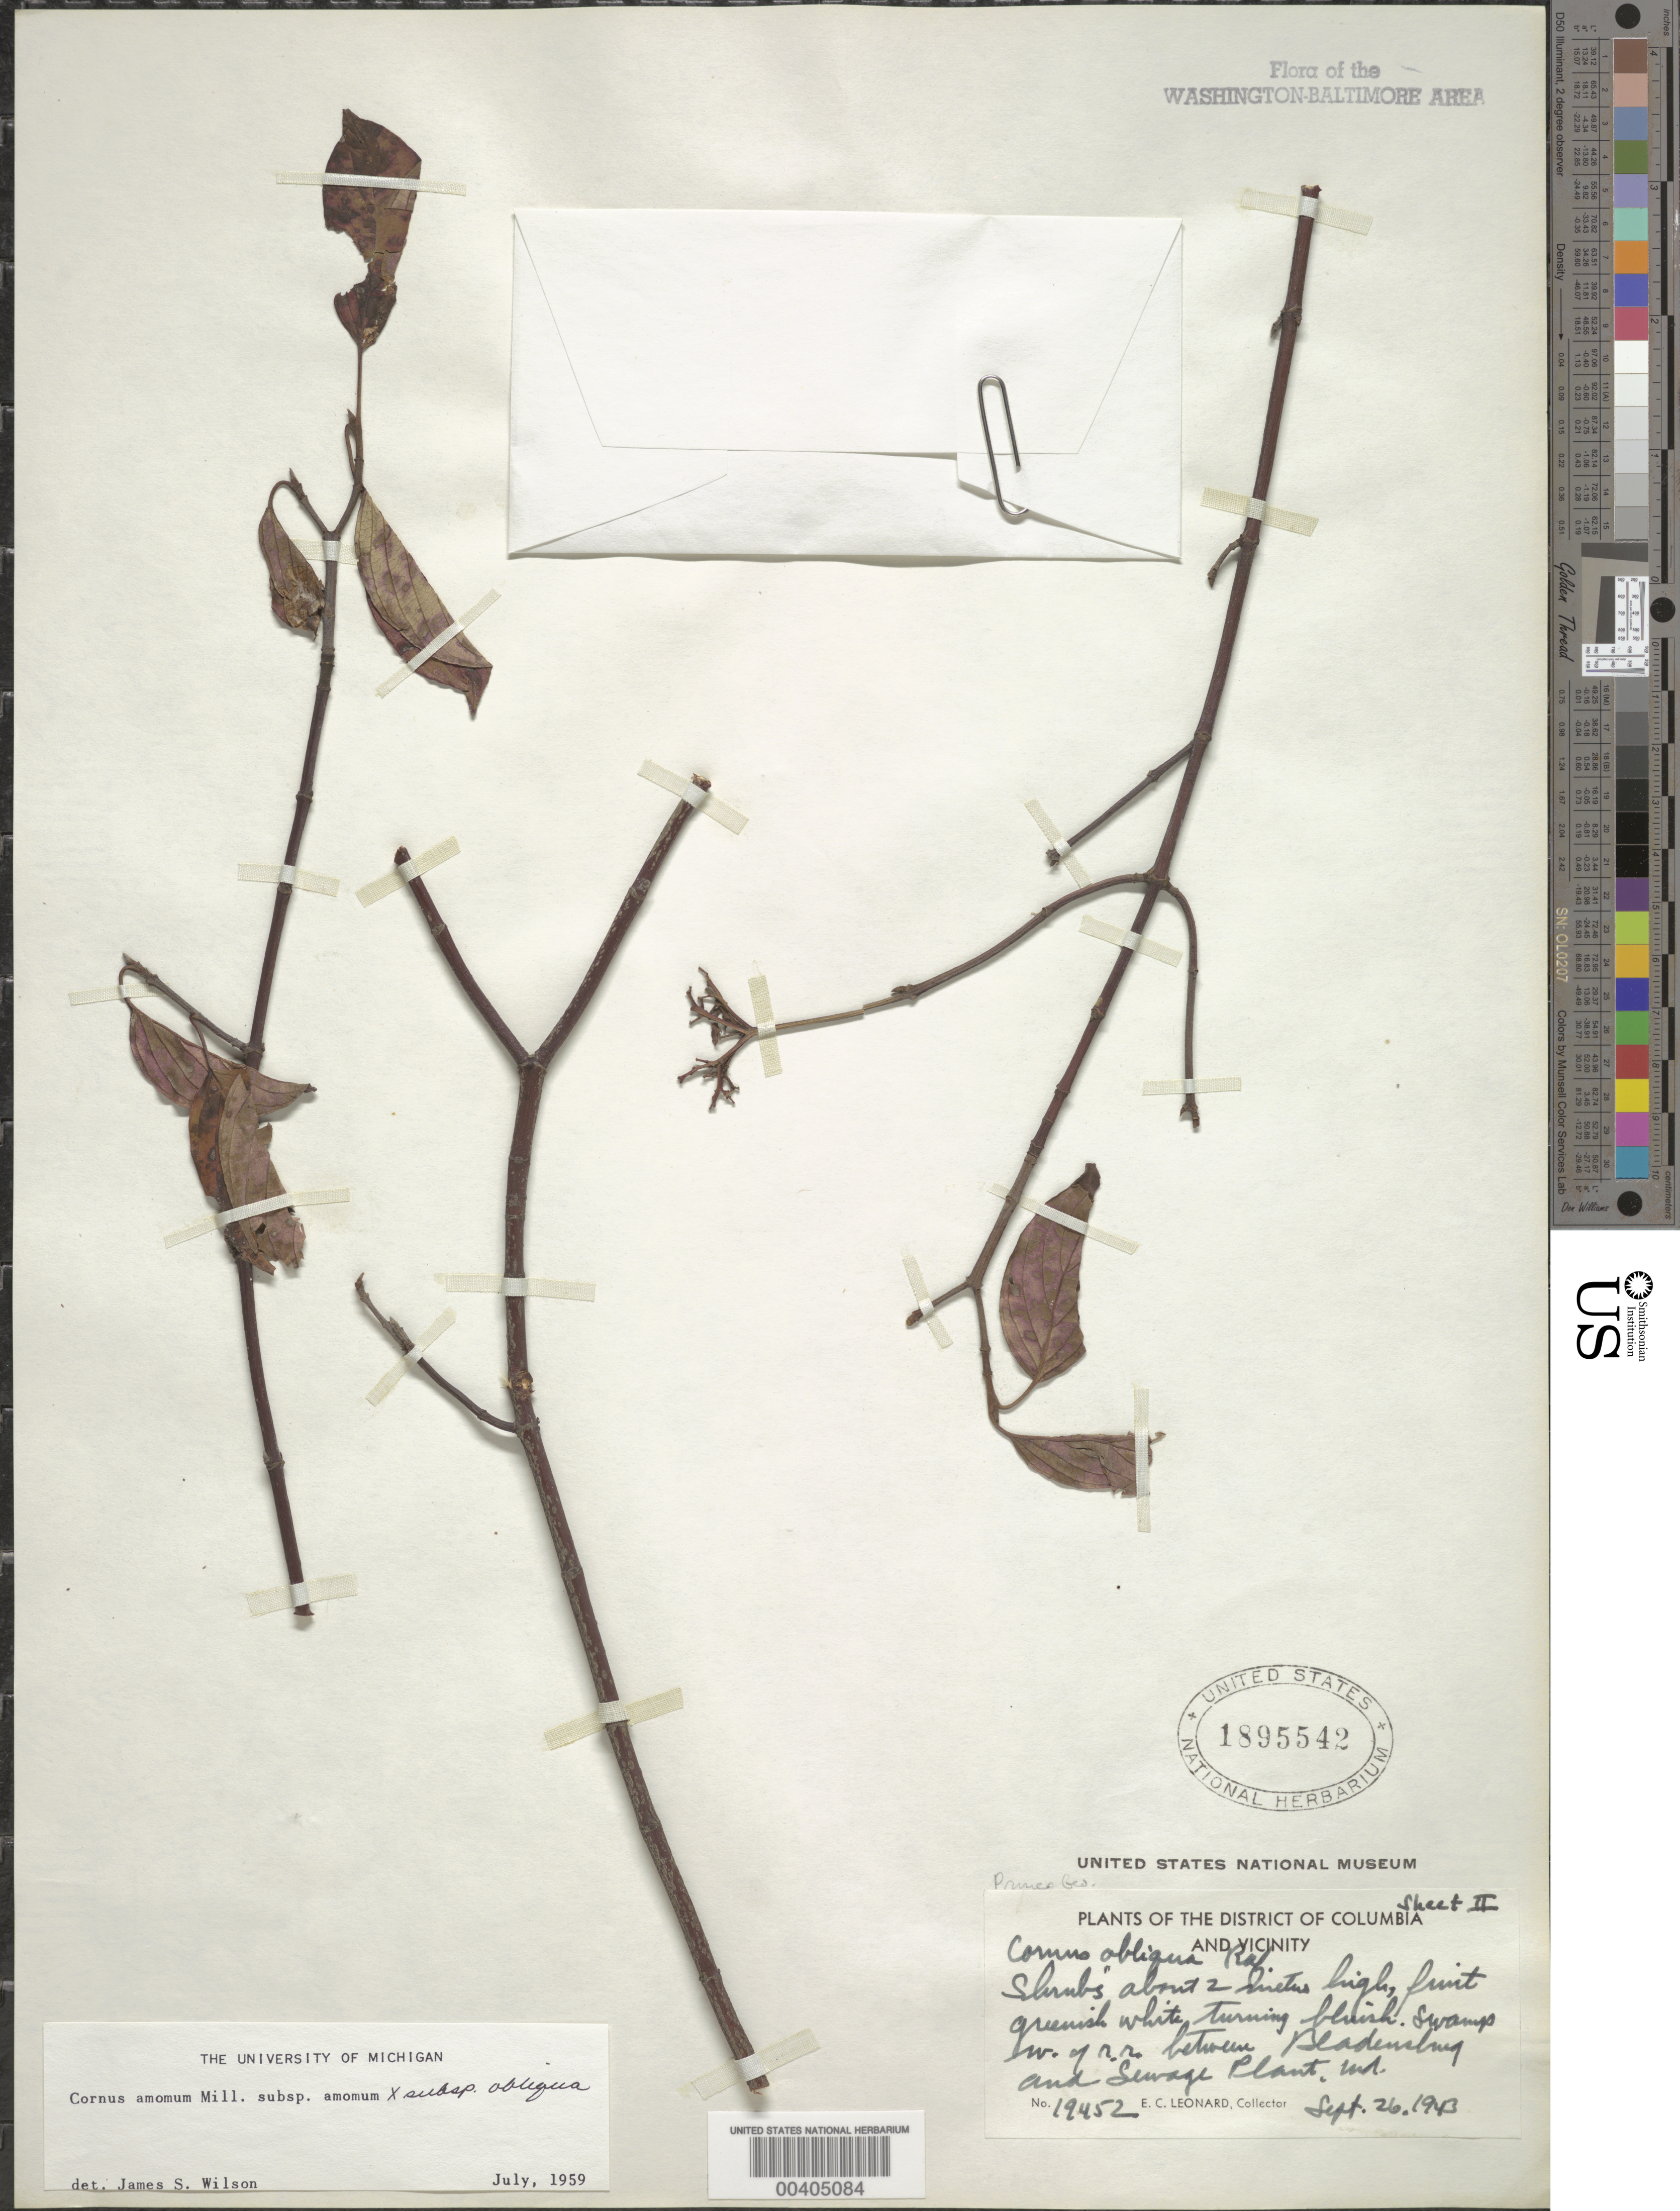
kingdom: Plantae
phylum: Tracheophyta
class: Magnoliopsida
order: Cornales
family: Cornaceae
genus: Cornus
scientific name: Cornus amomum subsp. amomum x C. amomum subsp. obliqua (Raf.) J.S. Wilson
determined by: Wilson, J. S., (MICH), University of Michigan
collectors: E. C. Leonard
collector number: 19452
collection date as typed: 26 Sep 1943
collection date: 1943-09-26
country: United States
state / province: Maryland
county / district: Prince George's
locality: W of R.R. between Bladensburg and Sewage Plant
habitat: Swamp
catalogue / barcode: US 1895542